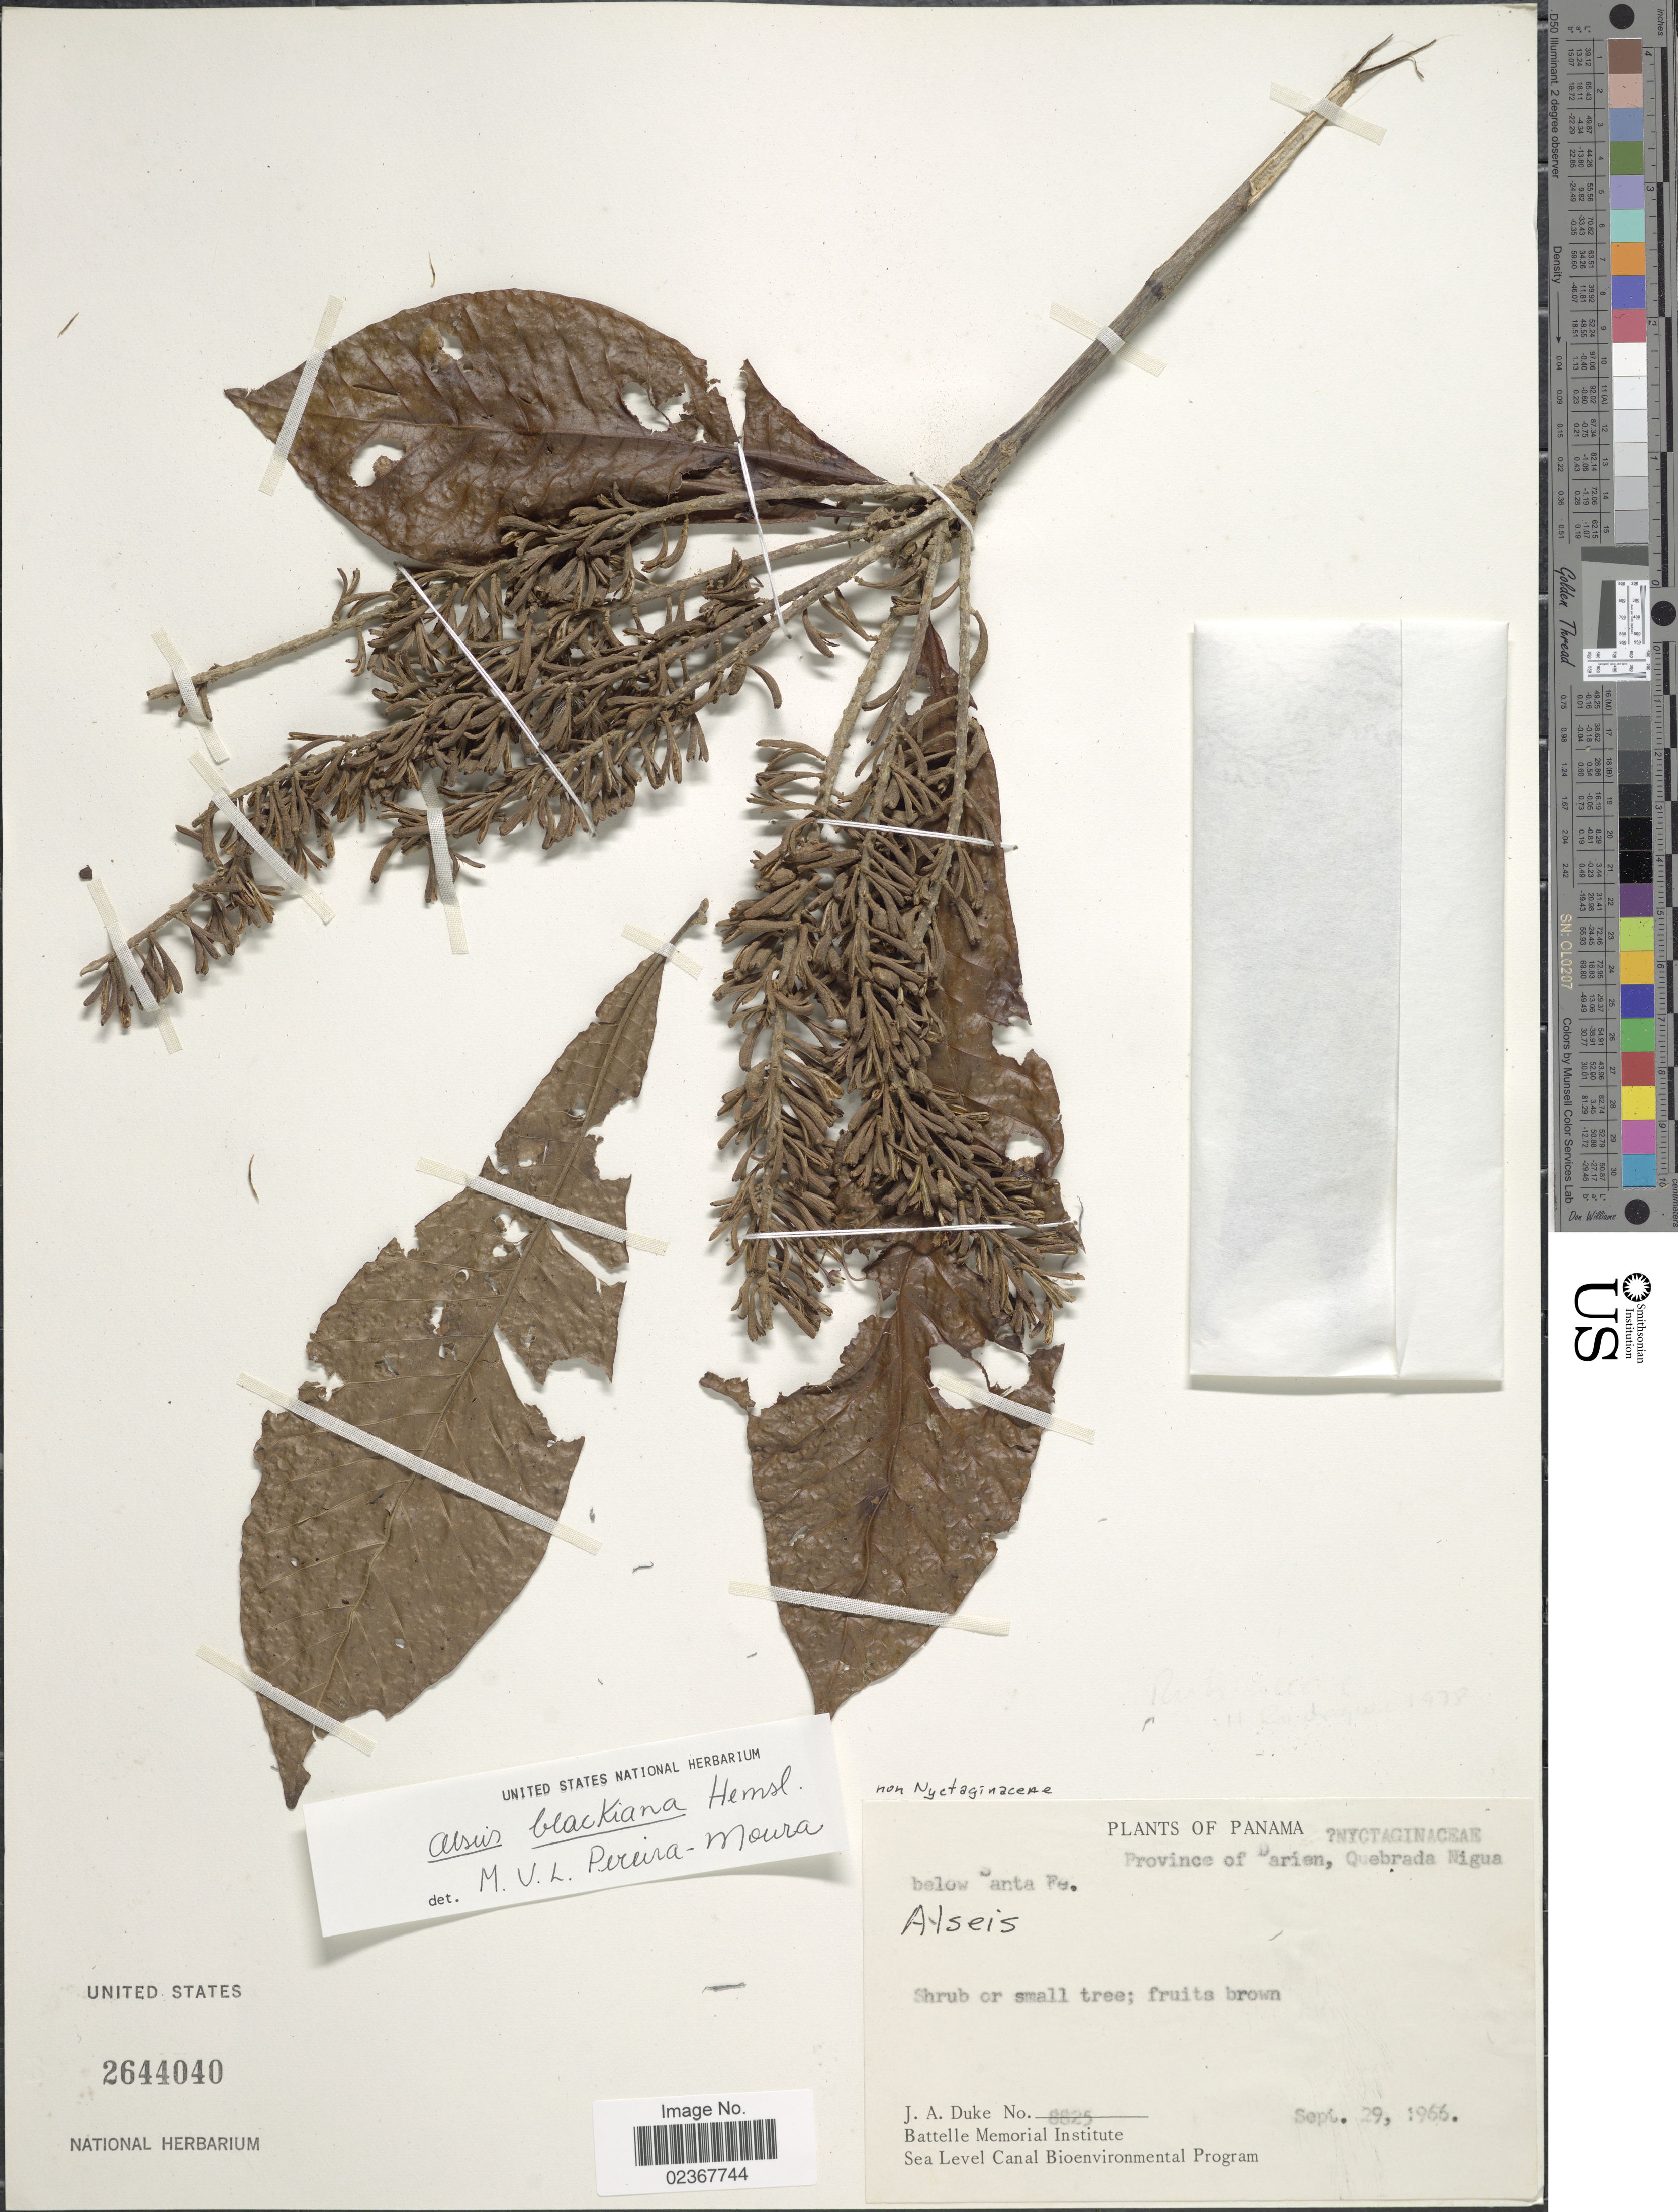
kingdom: Plantae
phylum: Tracheophyta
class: Magnoliopsida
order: Gentianales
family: Rubiaceae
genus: Alseis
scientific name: Alseis blackiana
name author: Hemsl.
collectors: J. A. Duke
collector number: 8825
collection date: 1966-09-29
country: Panama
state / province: Darién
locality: Quebrada Nigua below Santa Fe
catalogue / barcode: US 2644040